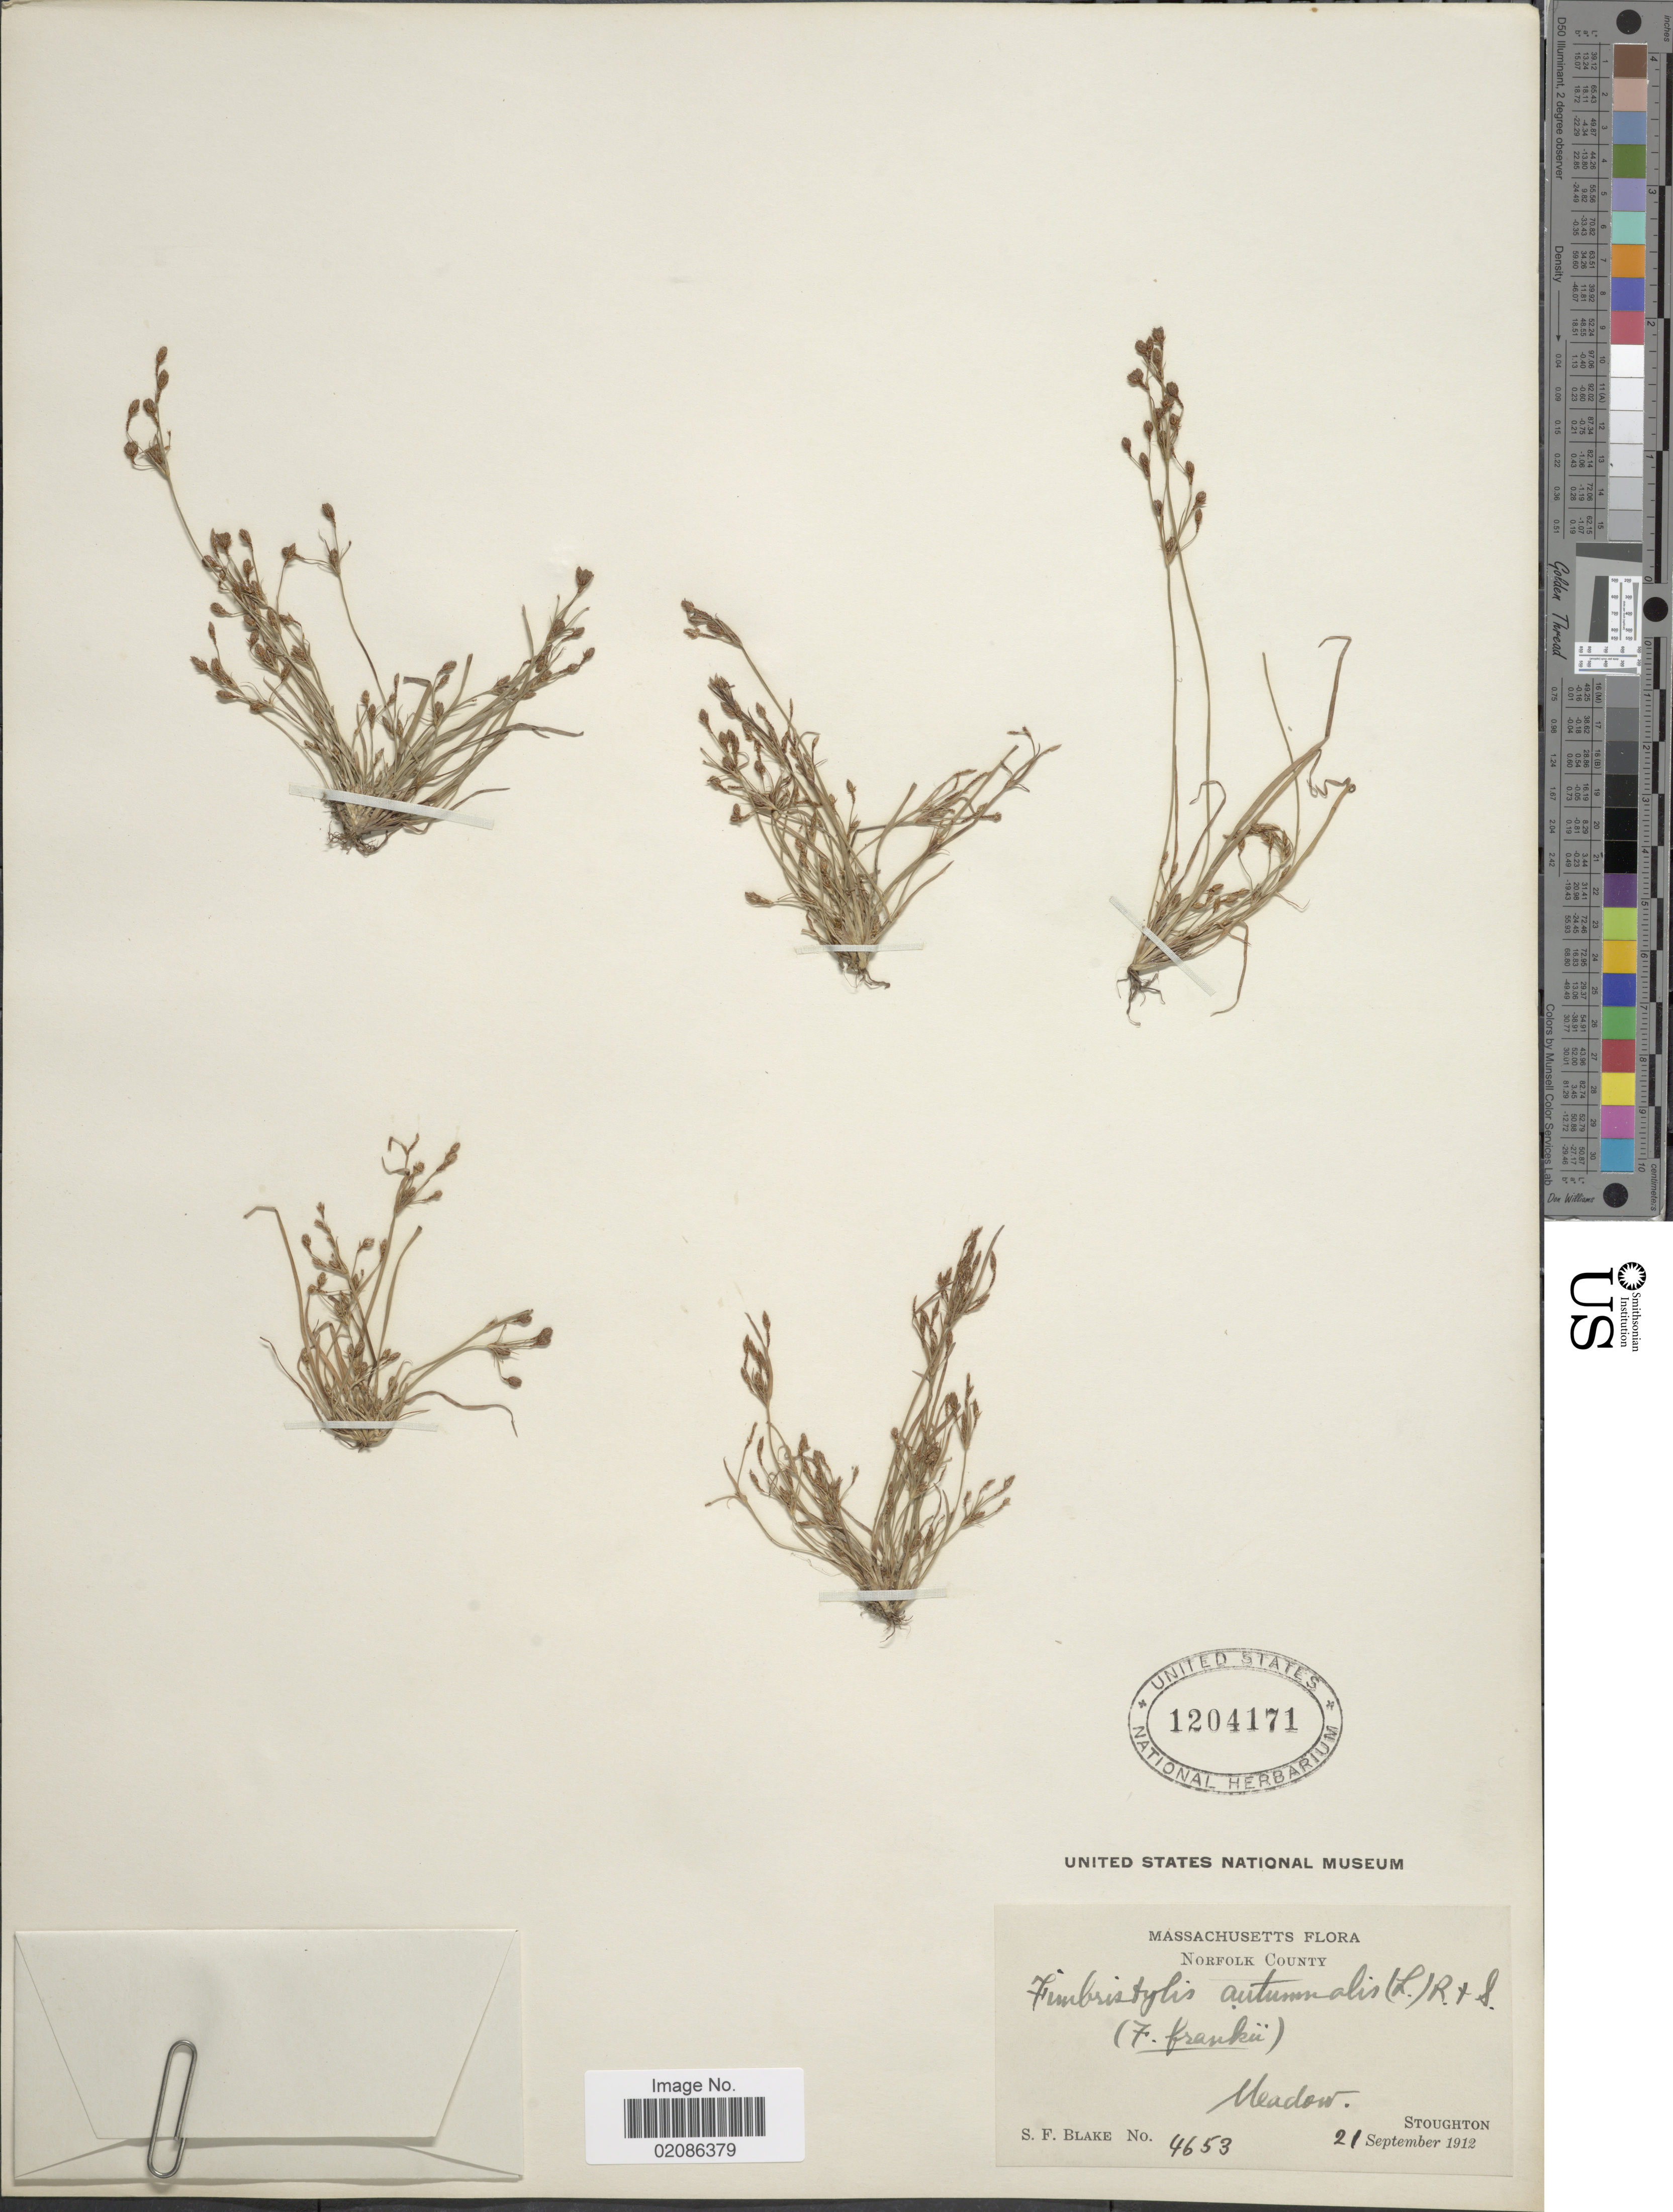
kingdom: Plantae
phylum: Tracheophyta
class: Liliopsida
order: Poales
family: Cyperaceae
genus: Fimbristylis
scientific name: Fimbristylis autumnalis (L.) Roem. & Schult.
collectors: S. Blake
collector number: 4653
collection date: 1912-09-21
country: United States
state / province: Massachusetts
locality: Norfolk County, Meadow Stoughton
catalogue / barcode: US 1204171